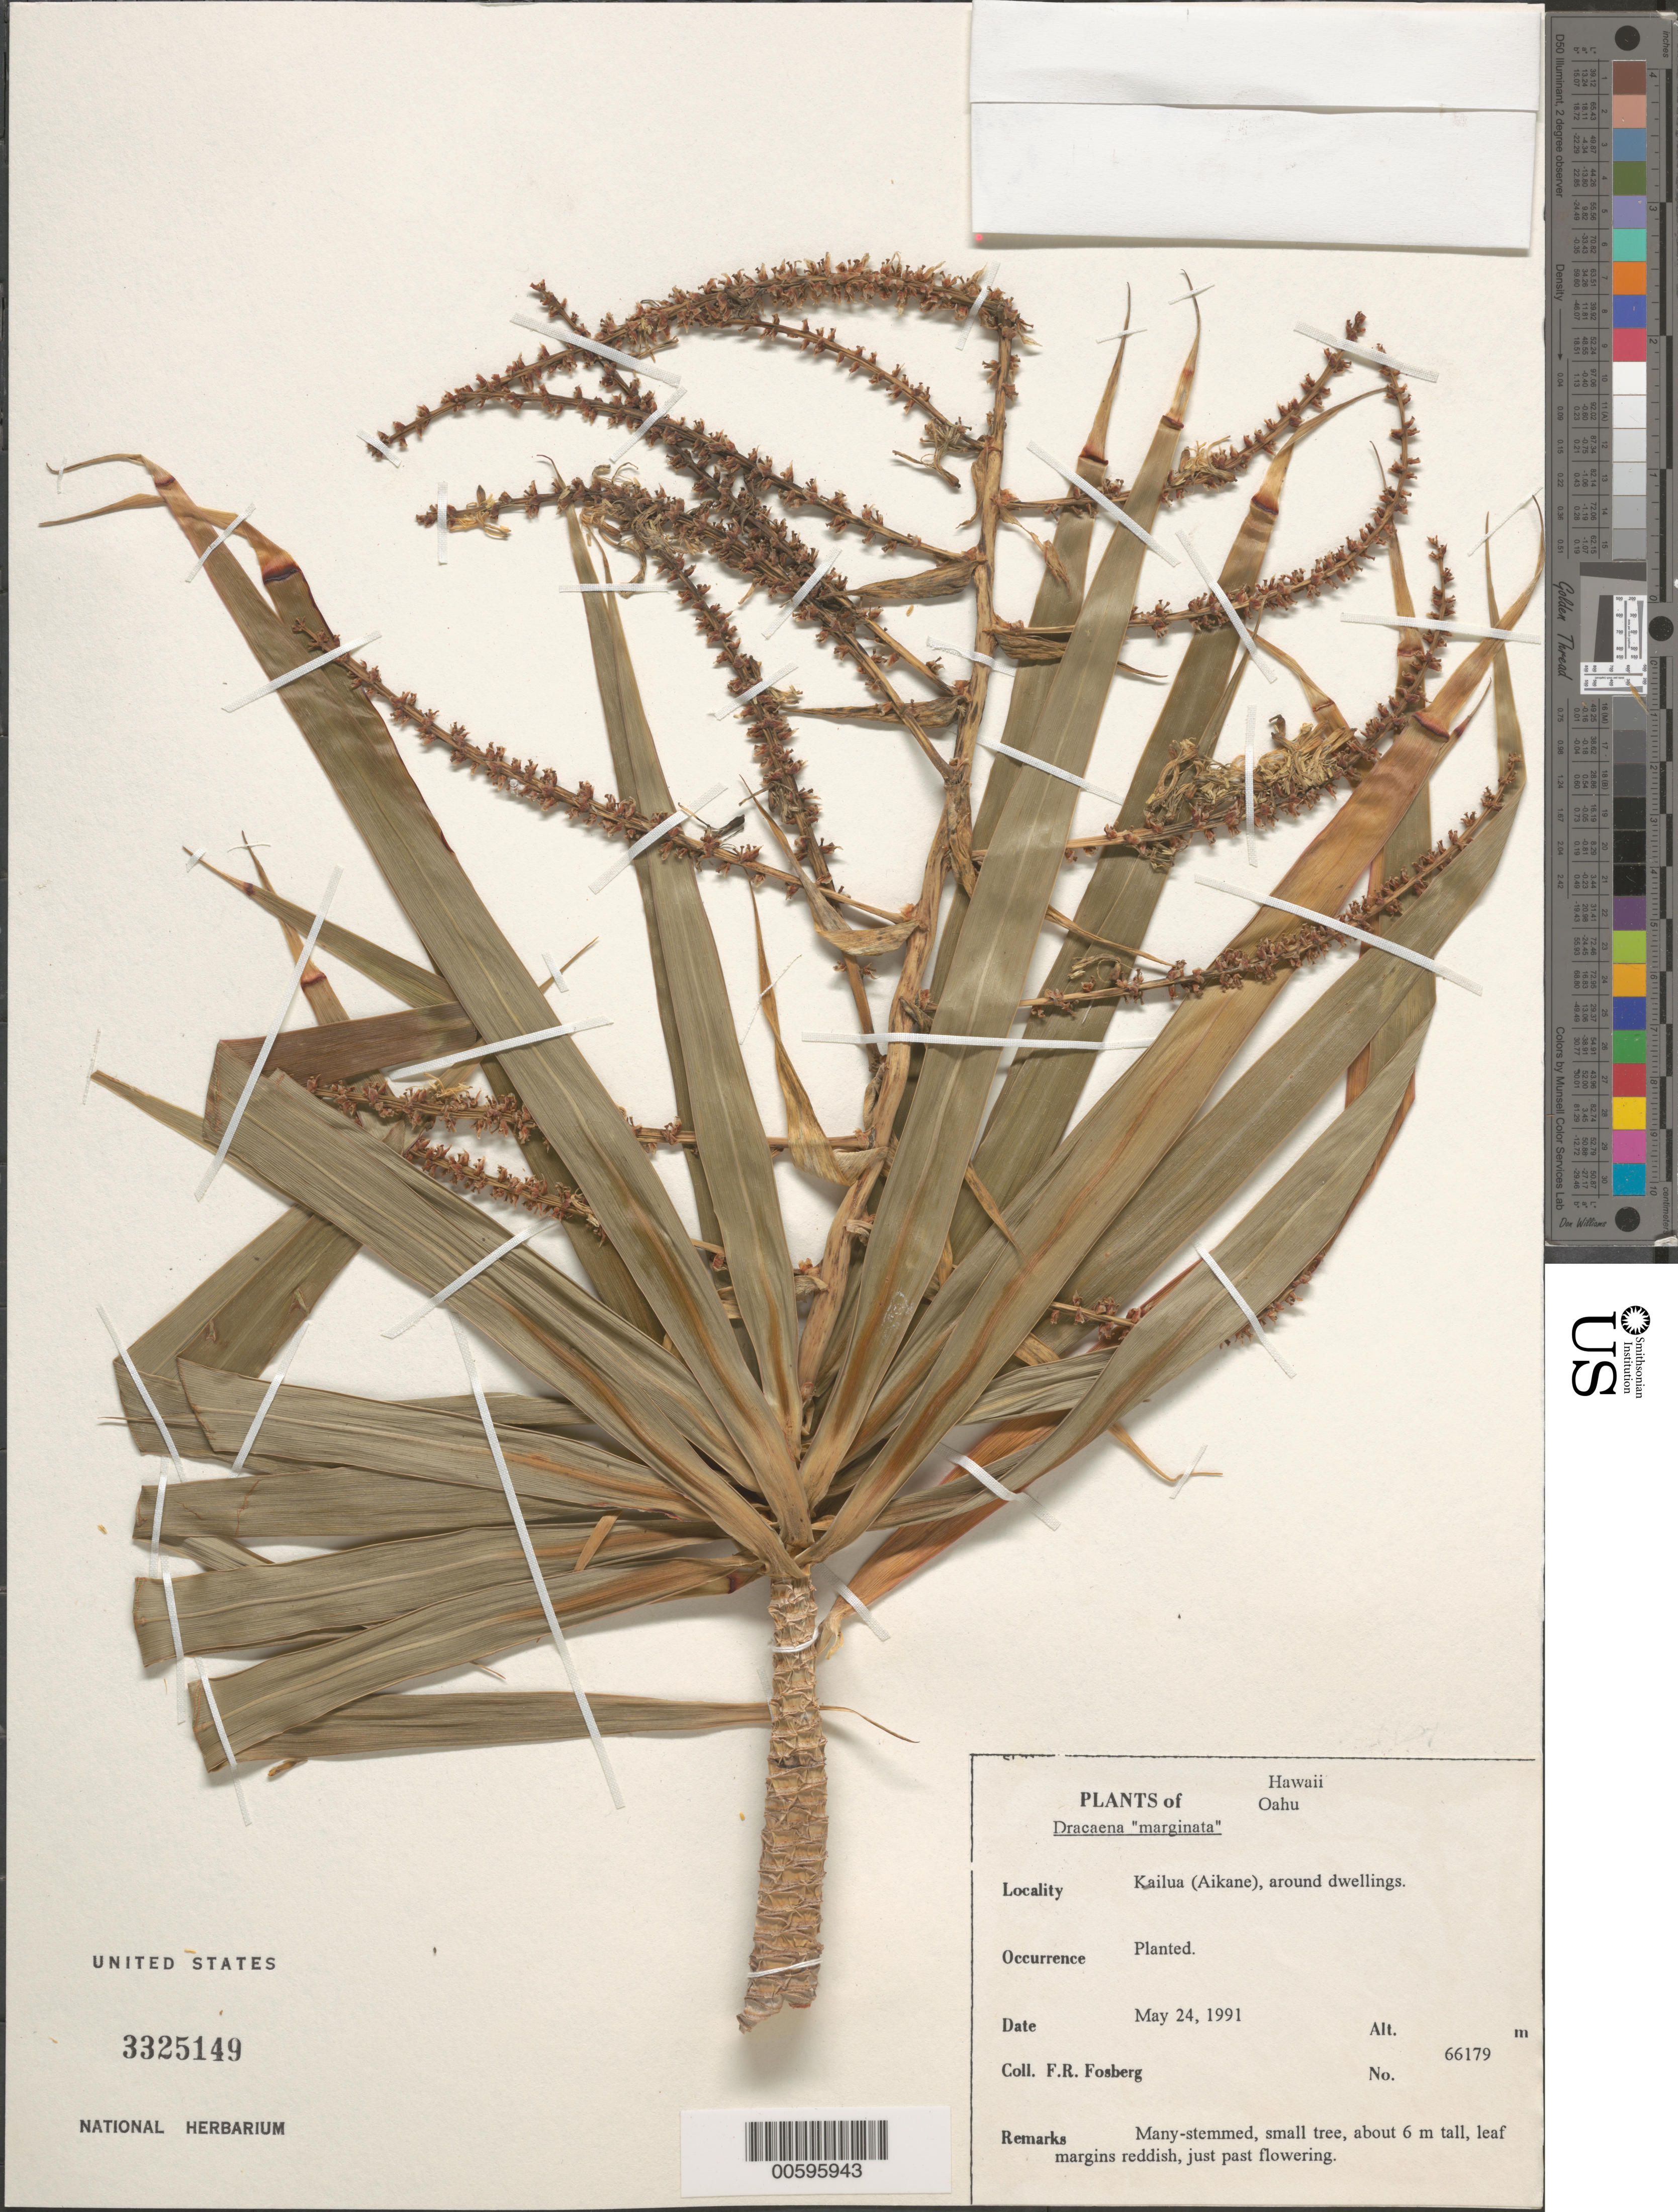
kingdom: Plantae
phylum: Tracheophyta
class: Liliopsida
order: Asparagales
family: Asparagaceae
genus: Dracaena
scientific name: Dracaena marginata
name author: Lam.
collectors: F. R. Fosberg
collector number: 66179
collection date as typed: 24 May 1991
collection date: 1991-05-24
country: United States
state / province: Hawaii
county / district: Honolulu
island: Oahu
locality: Kailua (Aikane), around dwellings.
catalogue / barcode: US 3325149